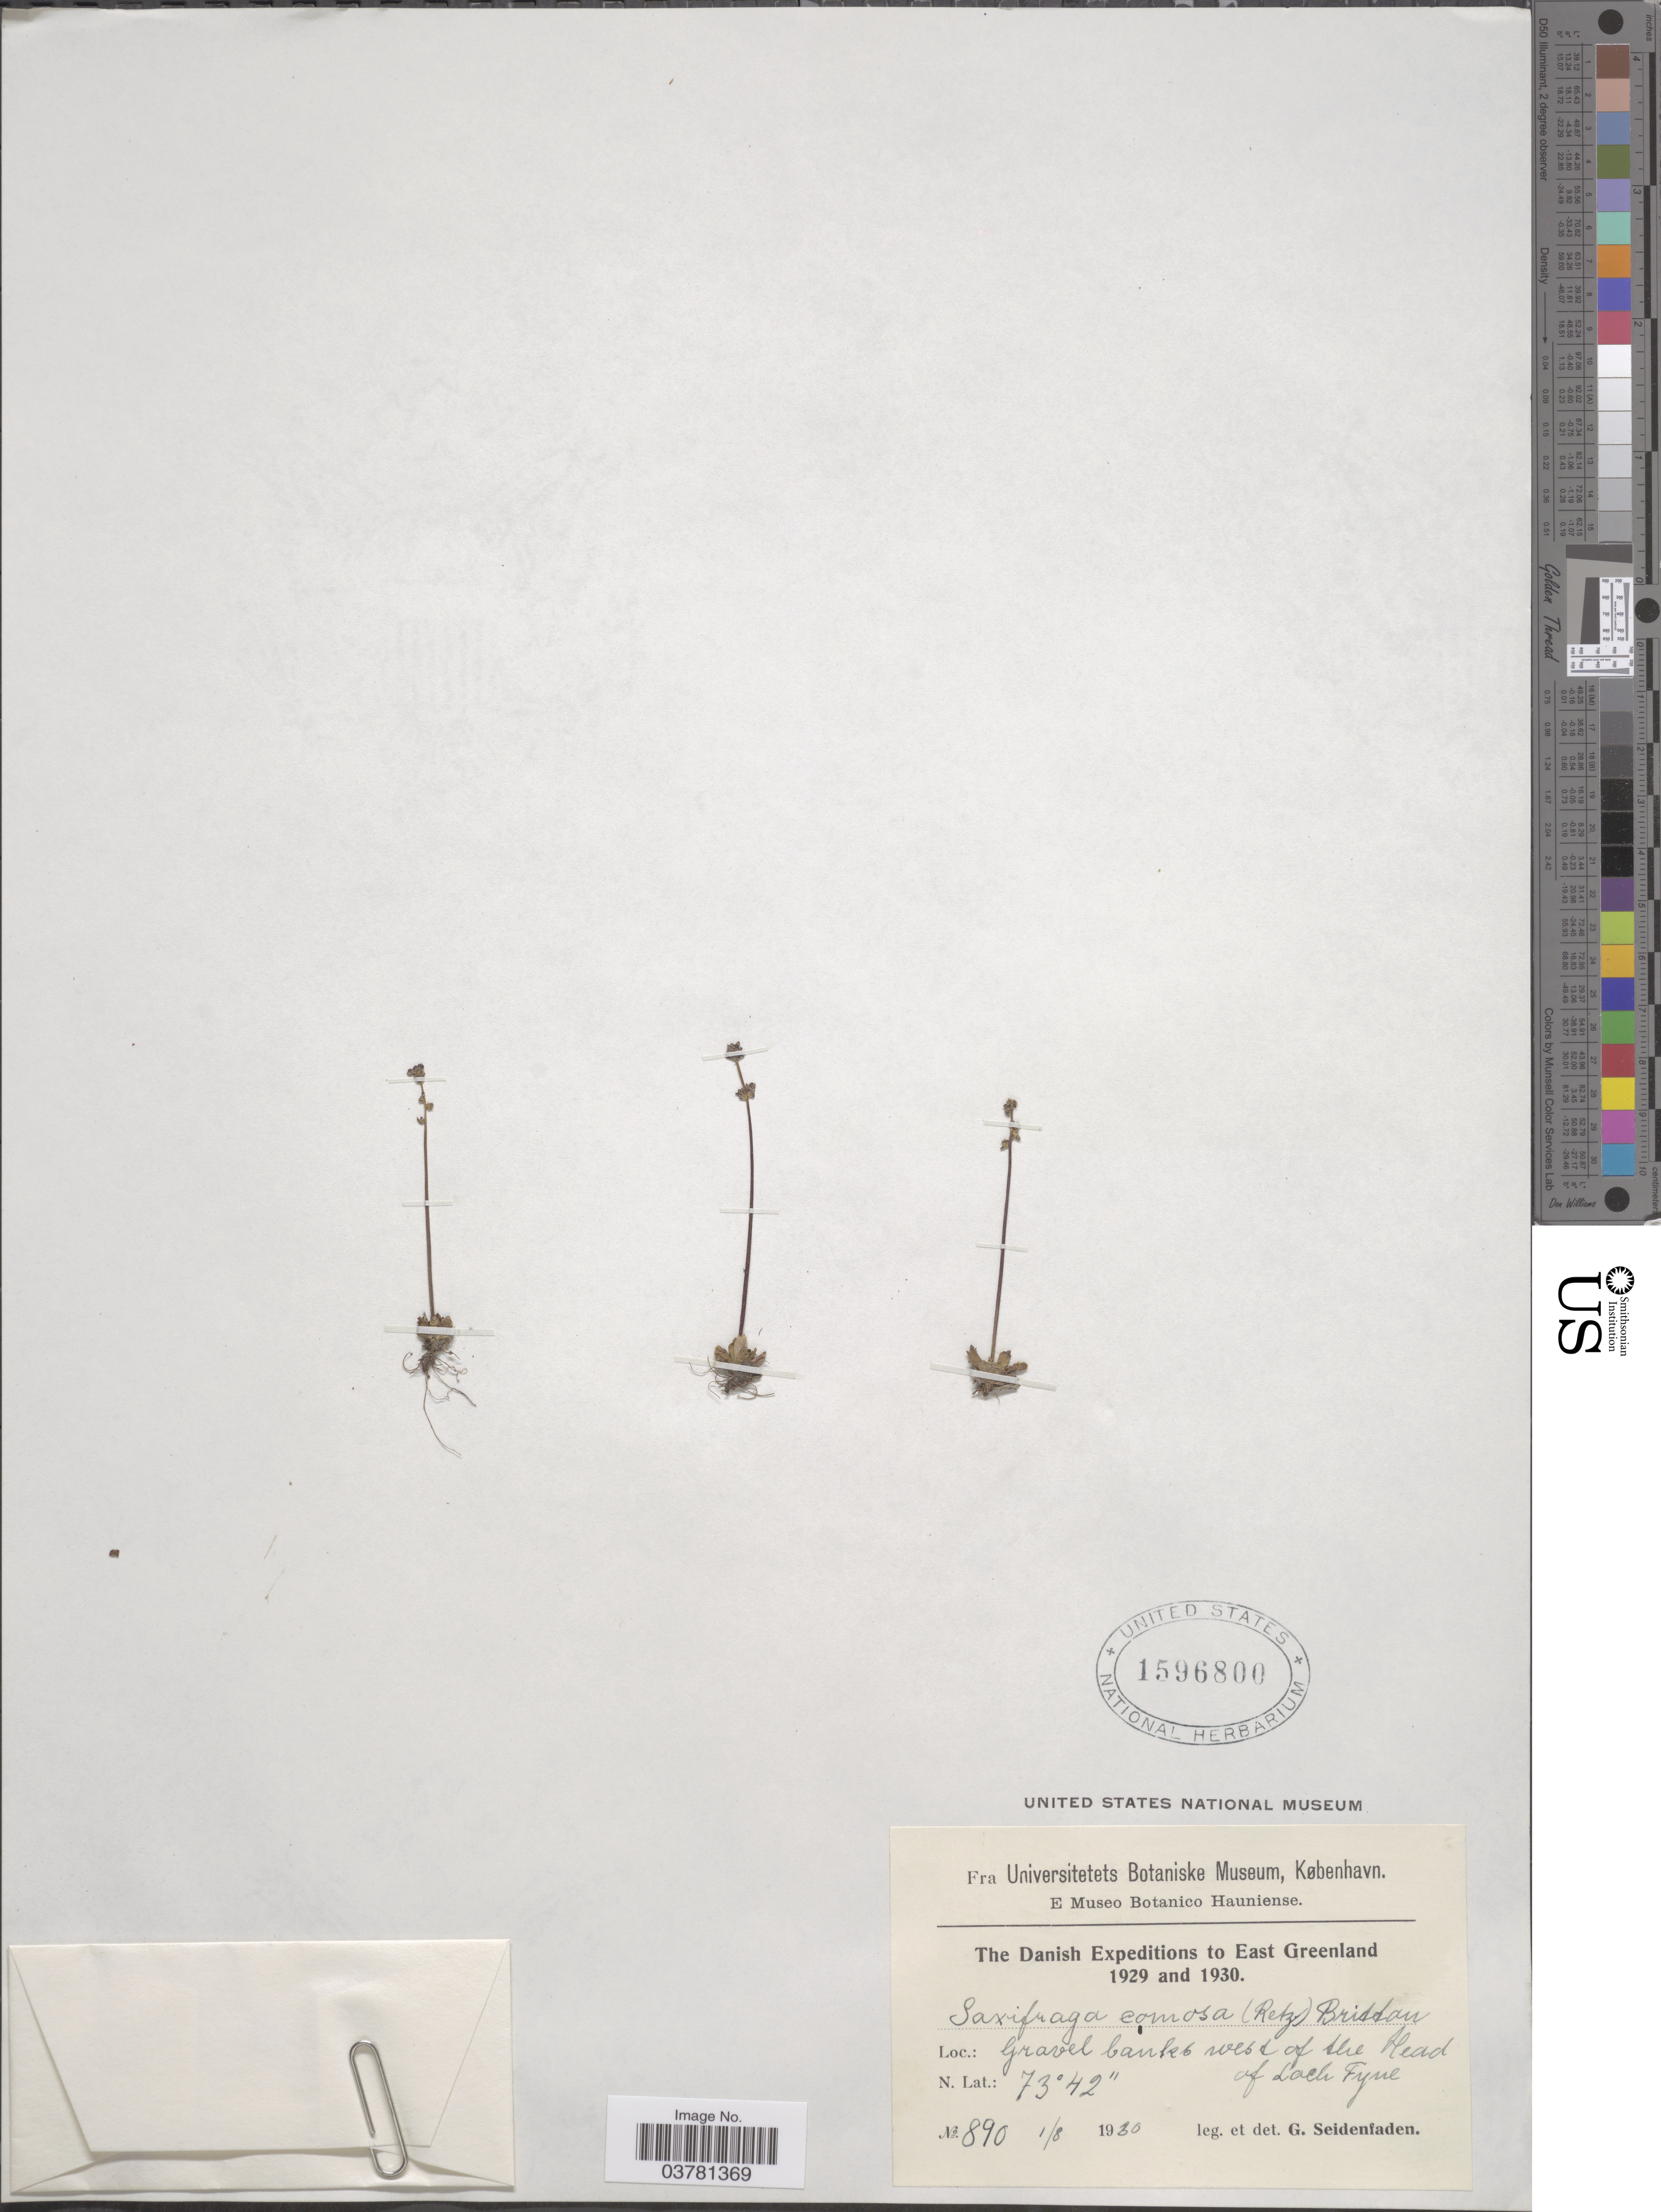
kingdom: Plantae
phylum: Tracheophyta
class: Magnoliopsida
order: Saxifragales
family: Saxifragaceae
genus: Micranthes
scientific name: Micranthes foliolosa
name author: (R. Br.) Gornall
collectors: G. Seidenfaden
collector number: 890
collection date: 1930-08-01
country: Greenland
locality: The Danish Expeditions to East Greenland 1929 and 1930. Gravel banks west of the Head of Lach Fyne.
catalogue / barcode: US 1596800